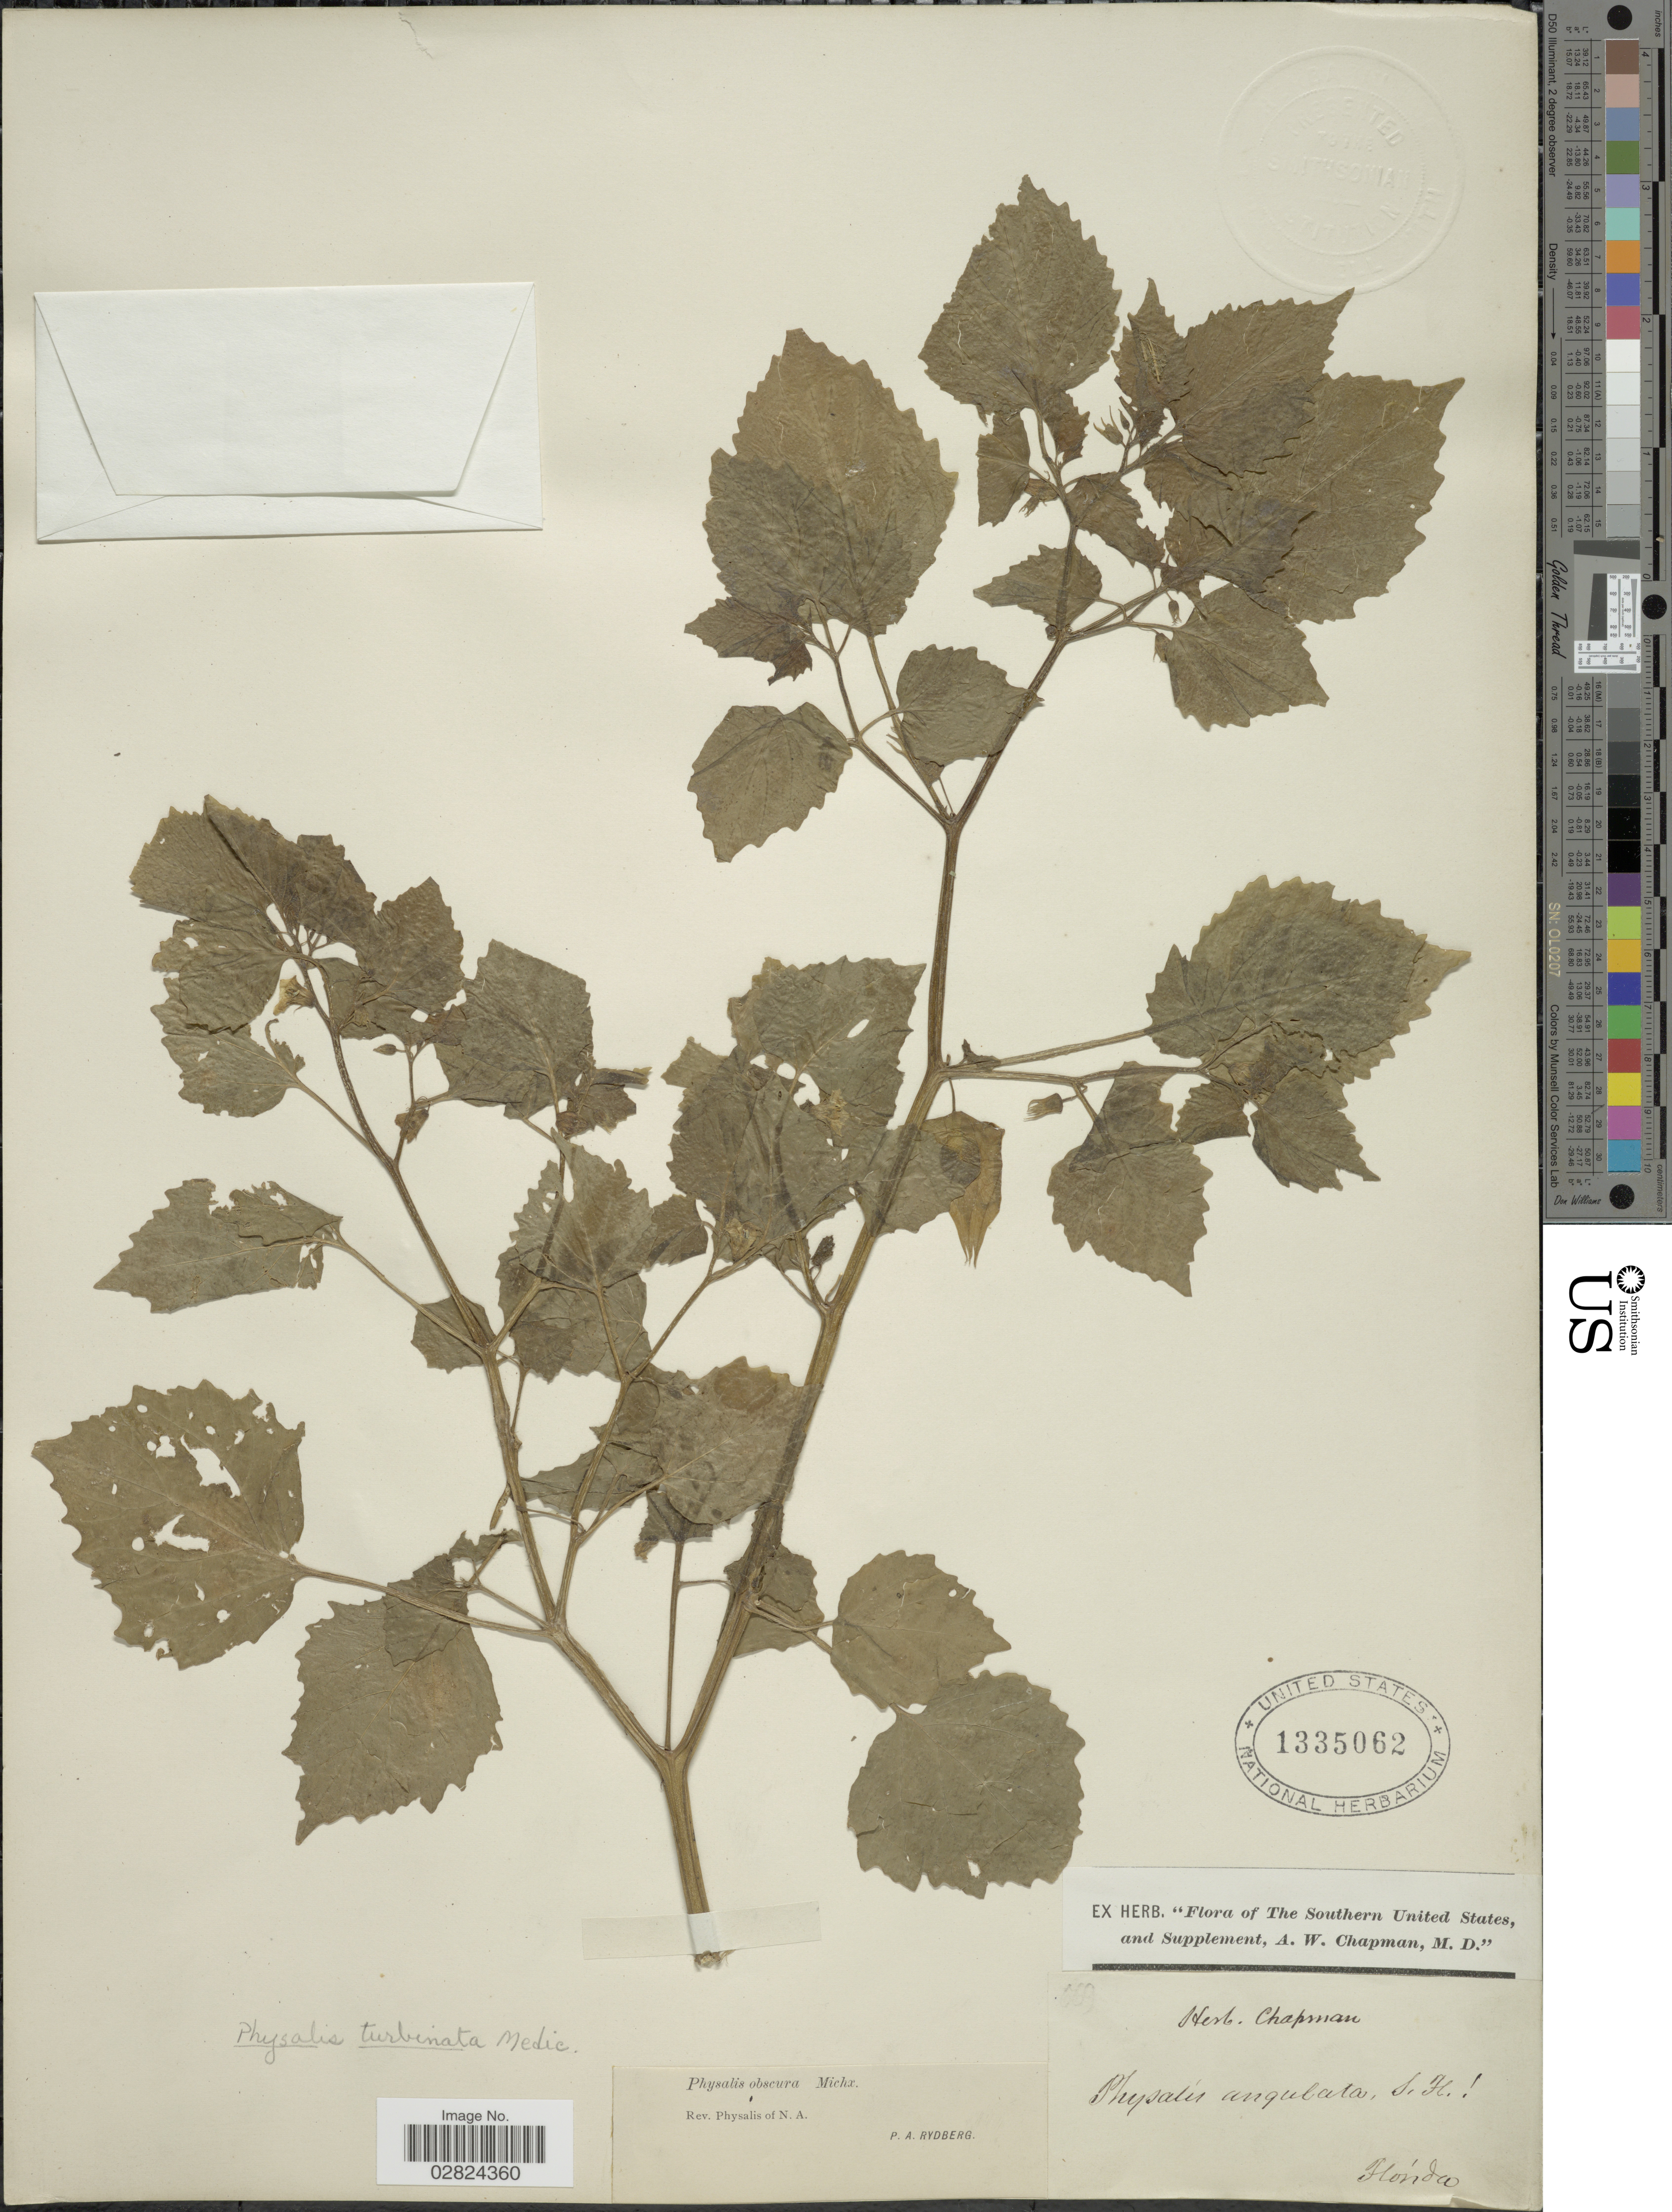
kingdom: Plantae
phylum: Tracheophyta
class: Magnoliopsida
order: Solanales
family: Solanaceae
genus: Physalis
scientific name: Physalis turbinata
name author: Medik.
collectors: ex herb. A.W. Chapman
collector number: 669*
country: United States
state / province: Florida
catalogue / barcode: US 1335062